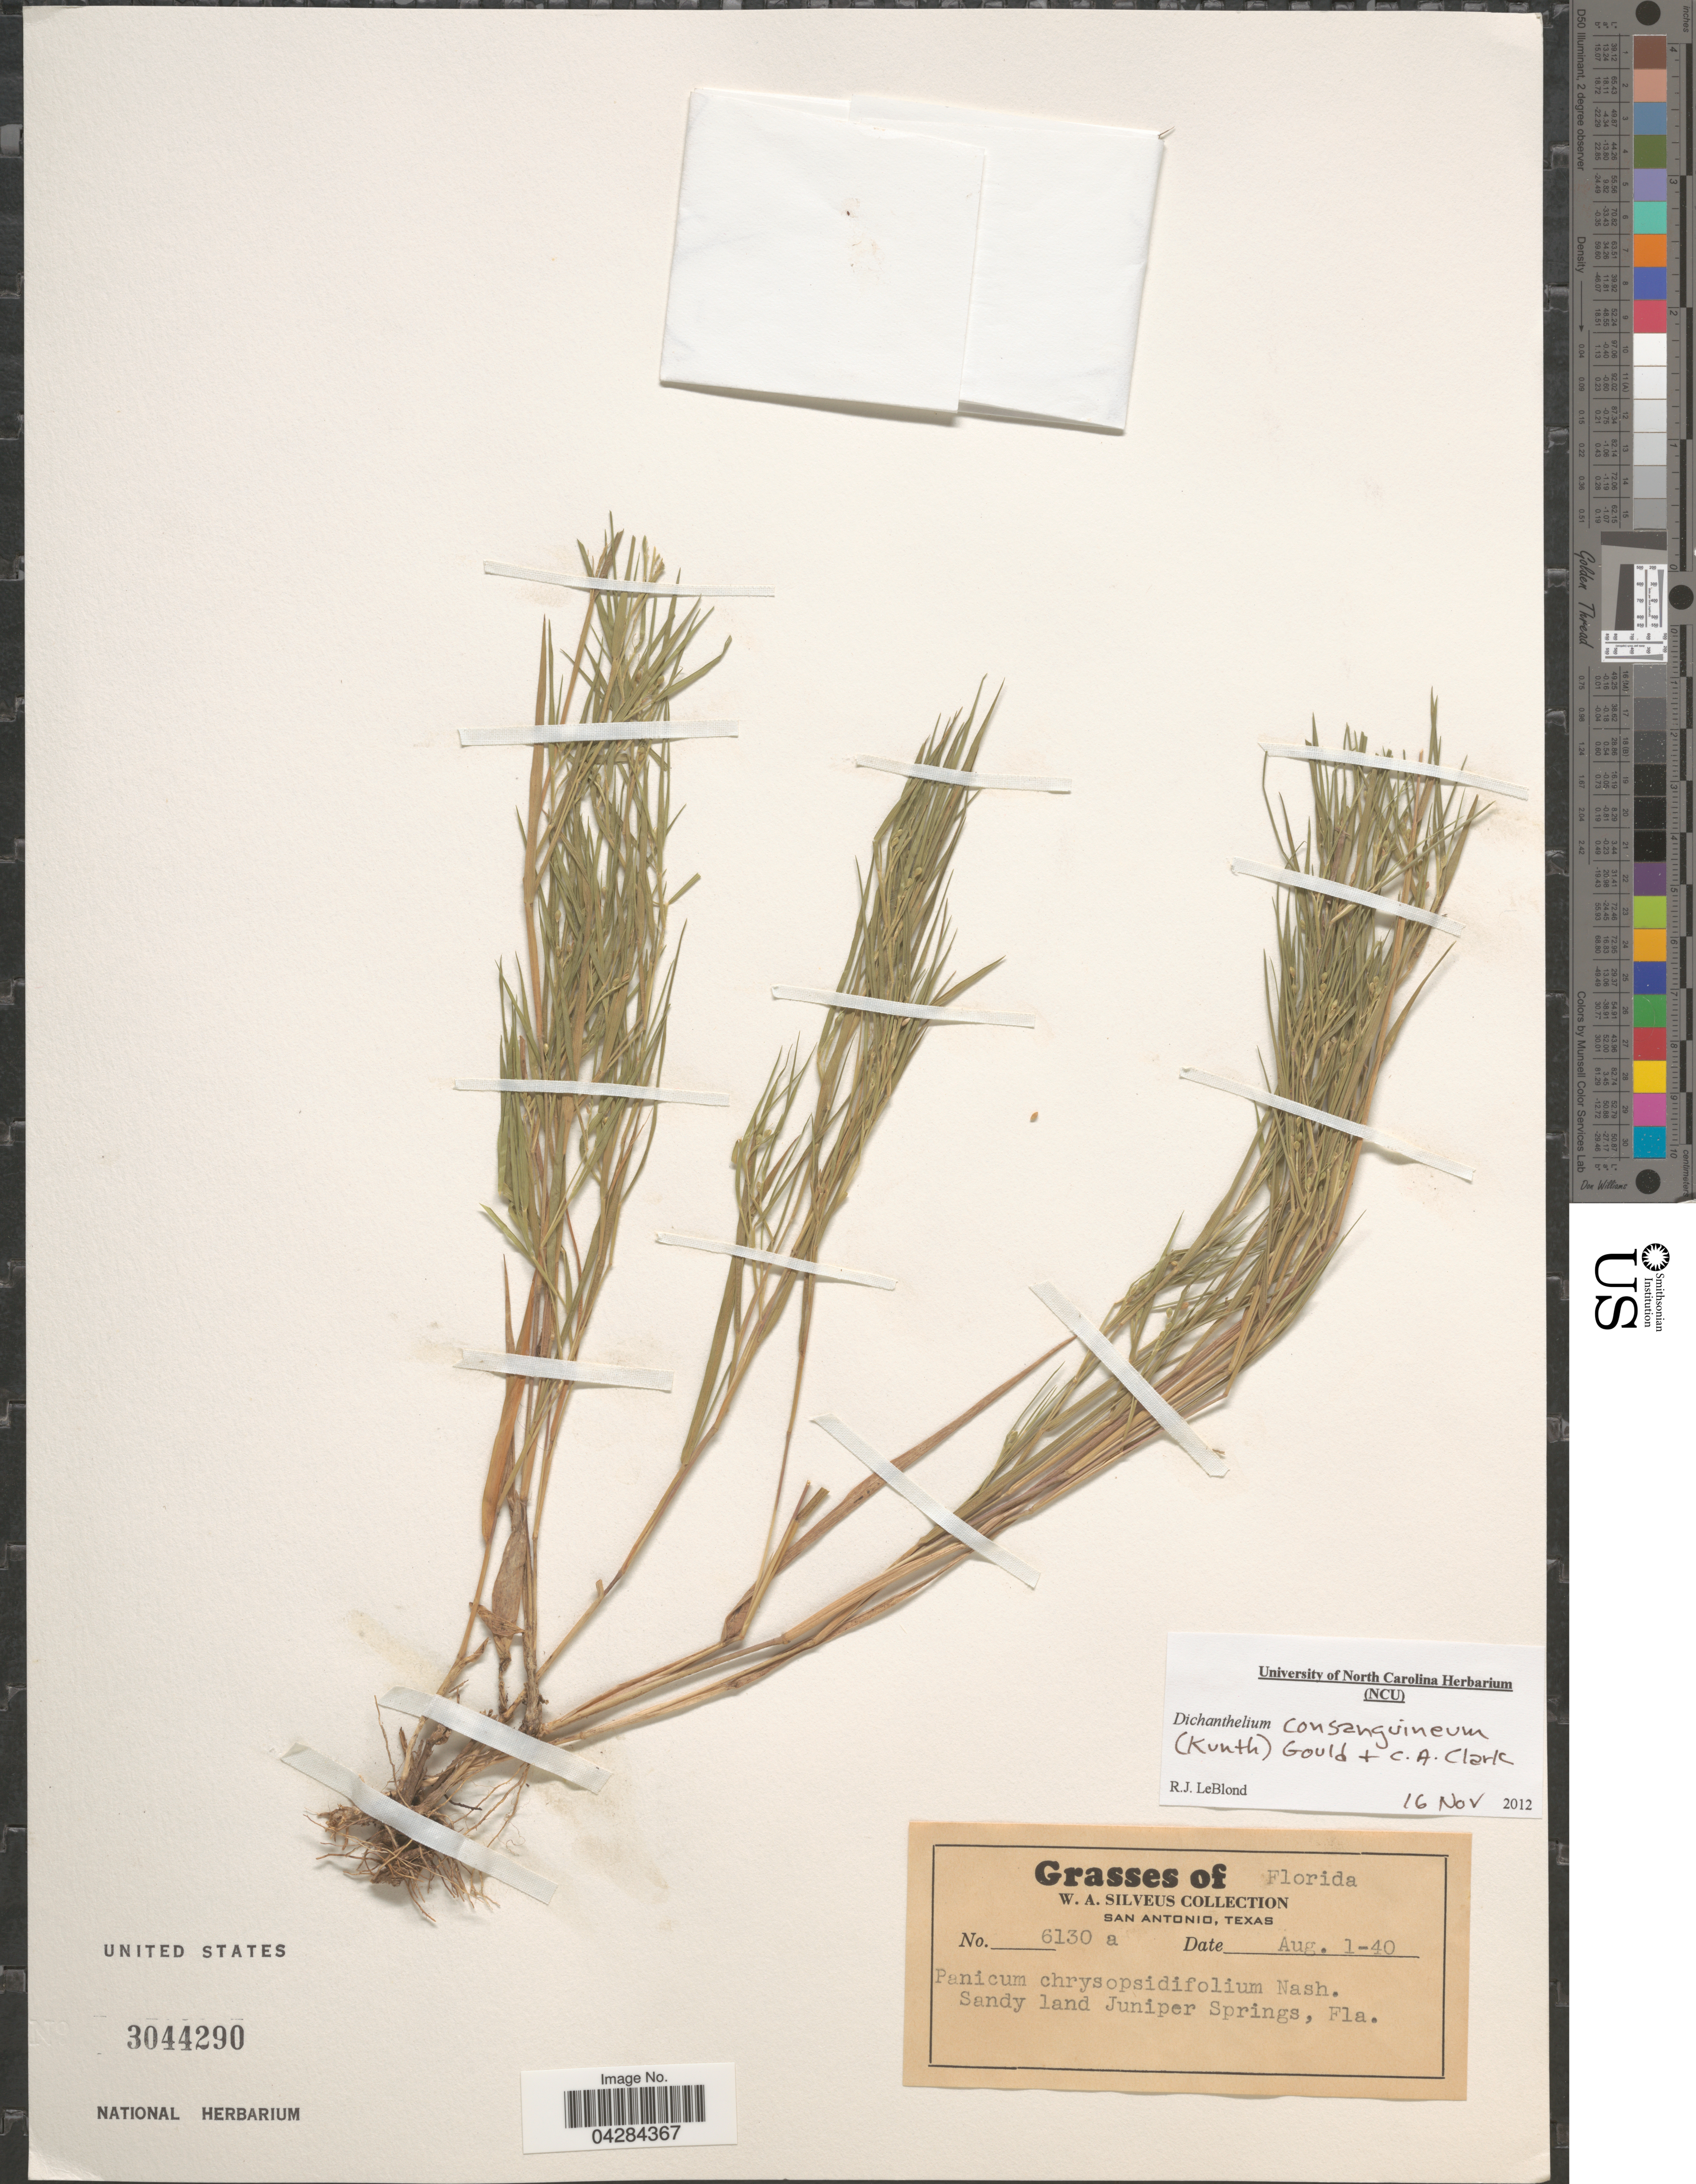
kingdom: Plantae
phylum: Tracheophyta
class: Liliopsida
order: Poales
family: Poaceae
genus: Dichanthelium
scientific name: Dichanthelium ovale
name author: (Elliott) Gould & C.A. Clark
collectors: W. Silveus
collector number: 6130a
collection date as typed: Transcribed d/m/y: 1/8/40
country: United States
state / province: Florida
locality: Sandy land Juniper Springs.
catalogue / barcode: US 3044290